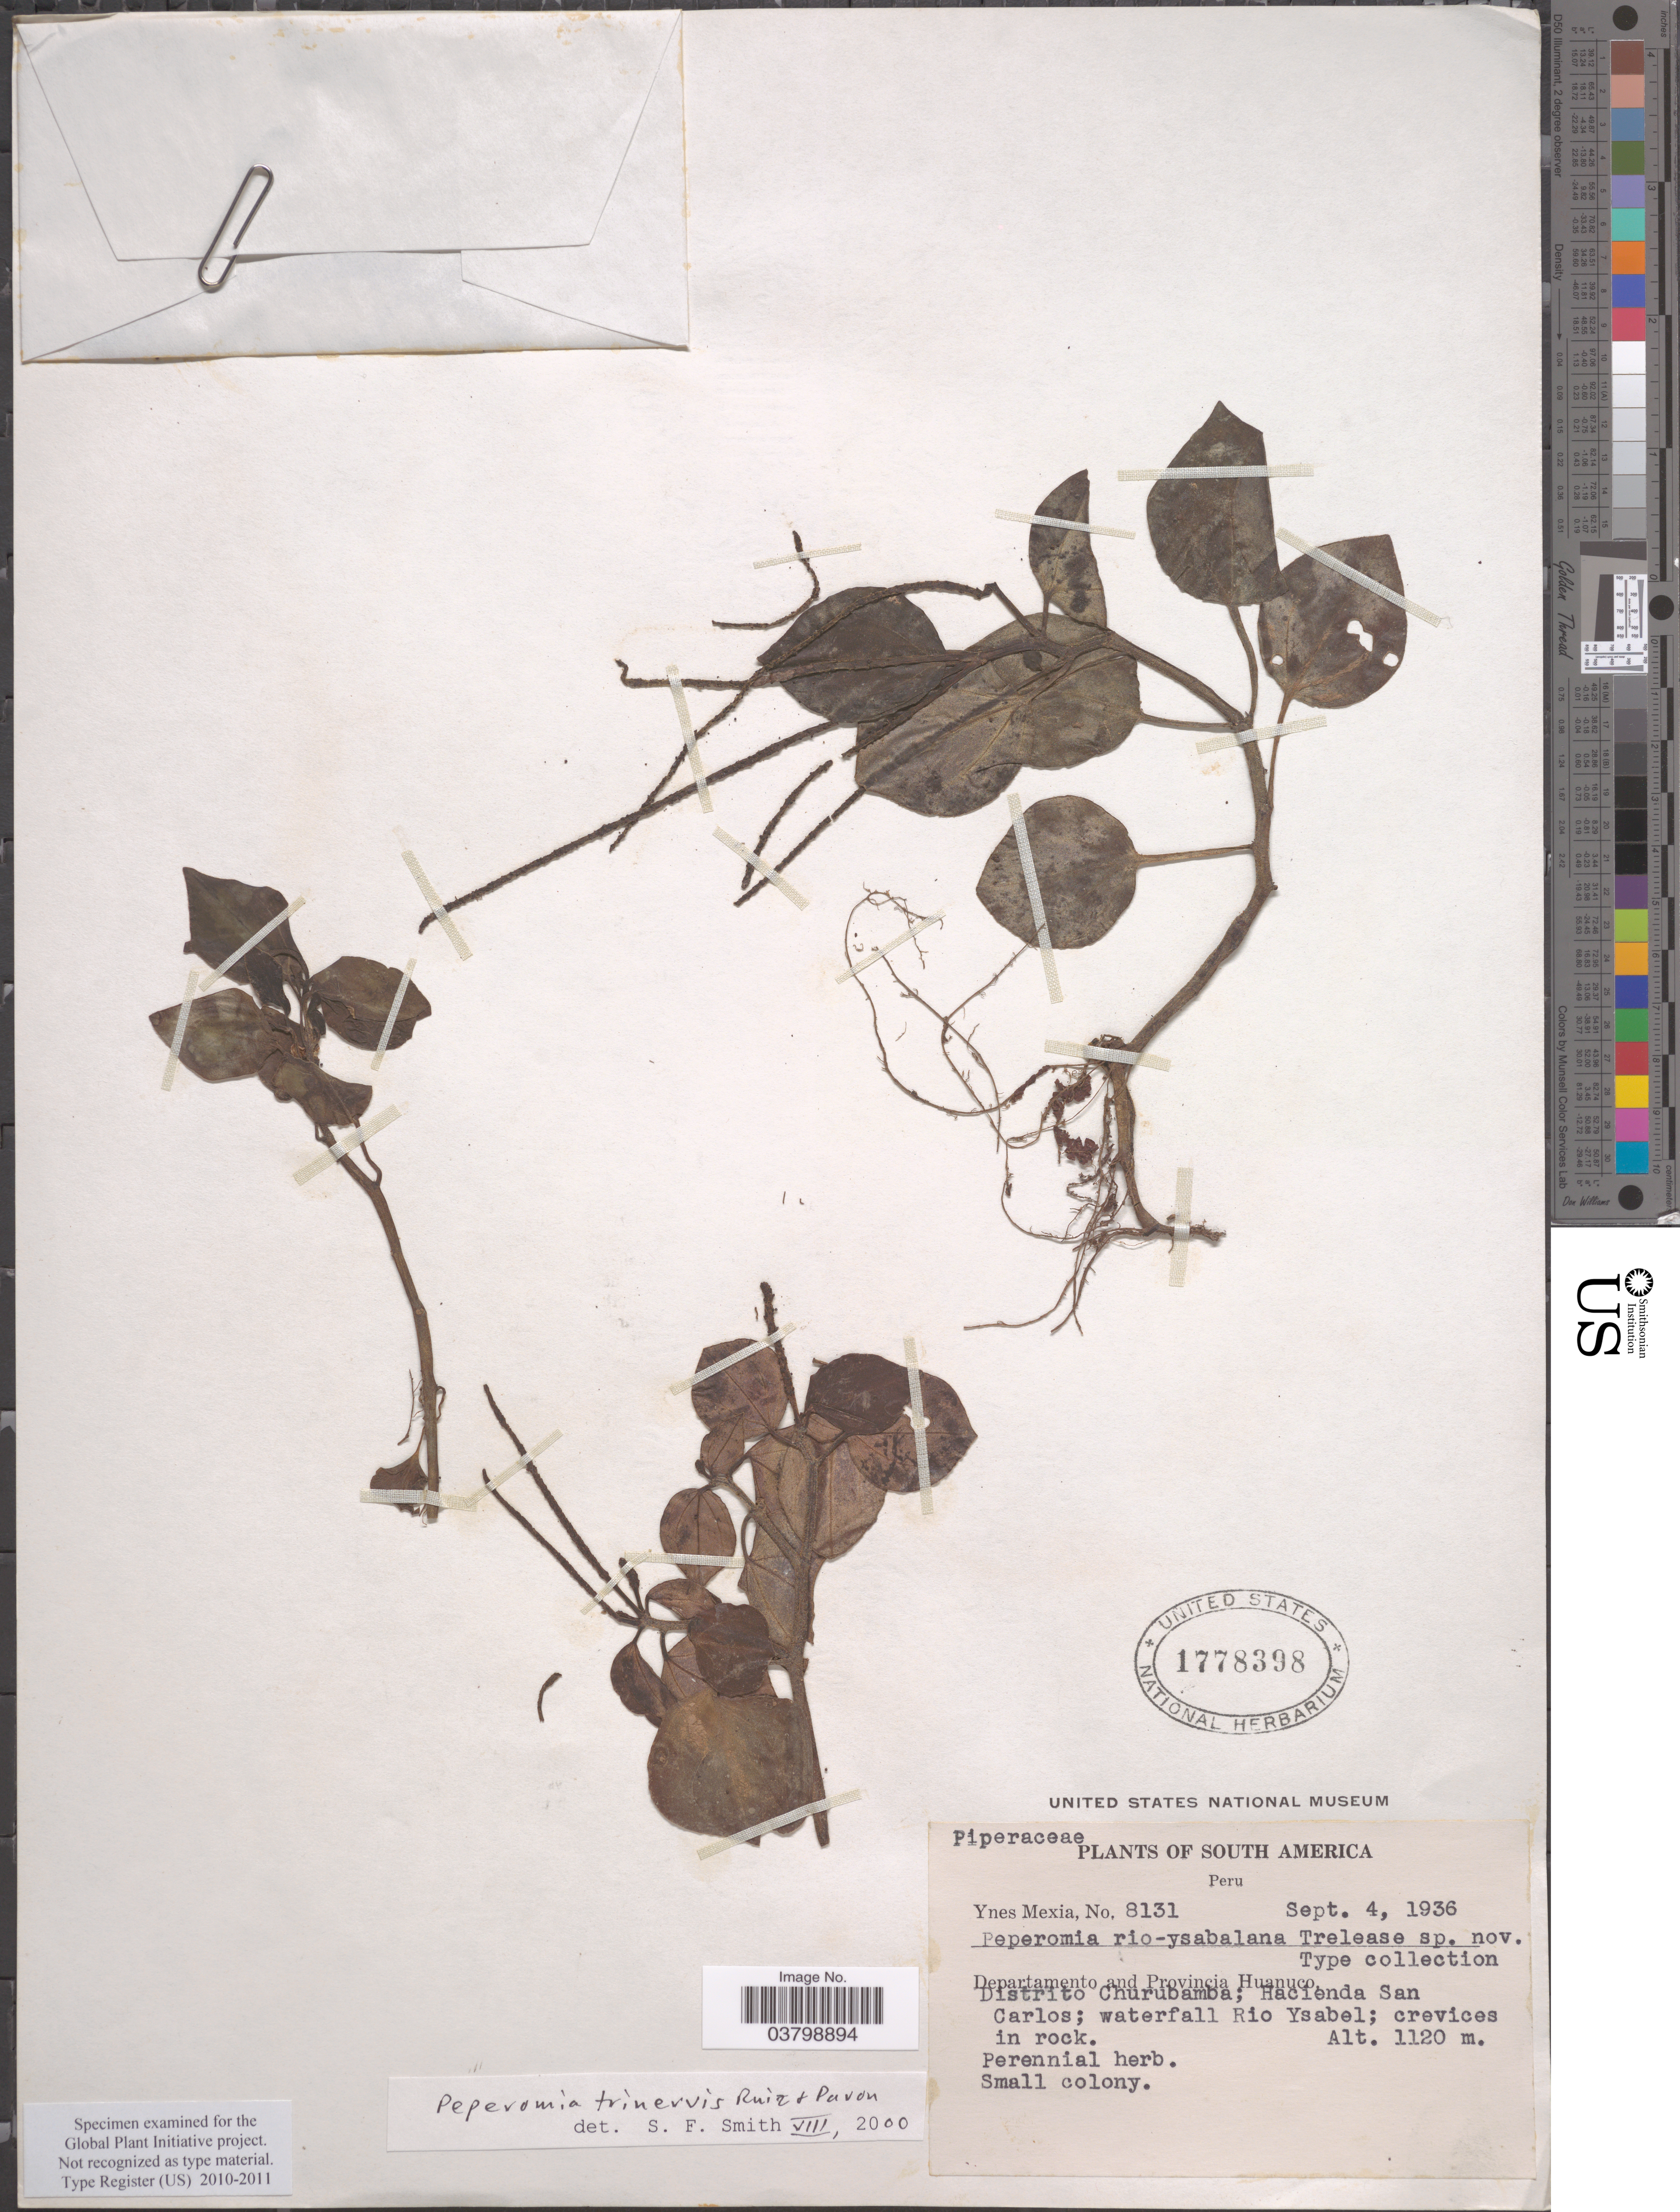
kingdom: Plantae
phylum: Tracheophyta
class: Magnoliopsida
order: Piperales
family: Piperaceae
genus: Peperomia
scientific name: Peperomia trinervis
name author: Ruiz & Pav.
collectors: Y. Mexia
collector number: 8131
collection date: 1936-09-04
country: Peru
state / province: Huánuco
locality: Departamento and Provincia Huanuco. Distrito Churubamba; Hacienda San Carlos; waterfall Rio Ysabel.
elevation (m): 1120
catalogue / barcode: US 1778398